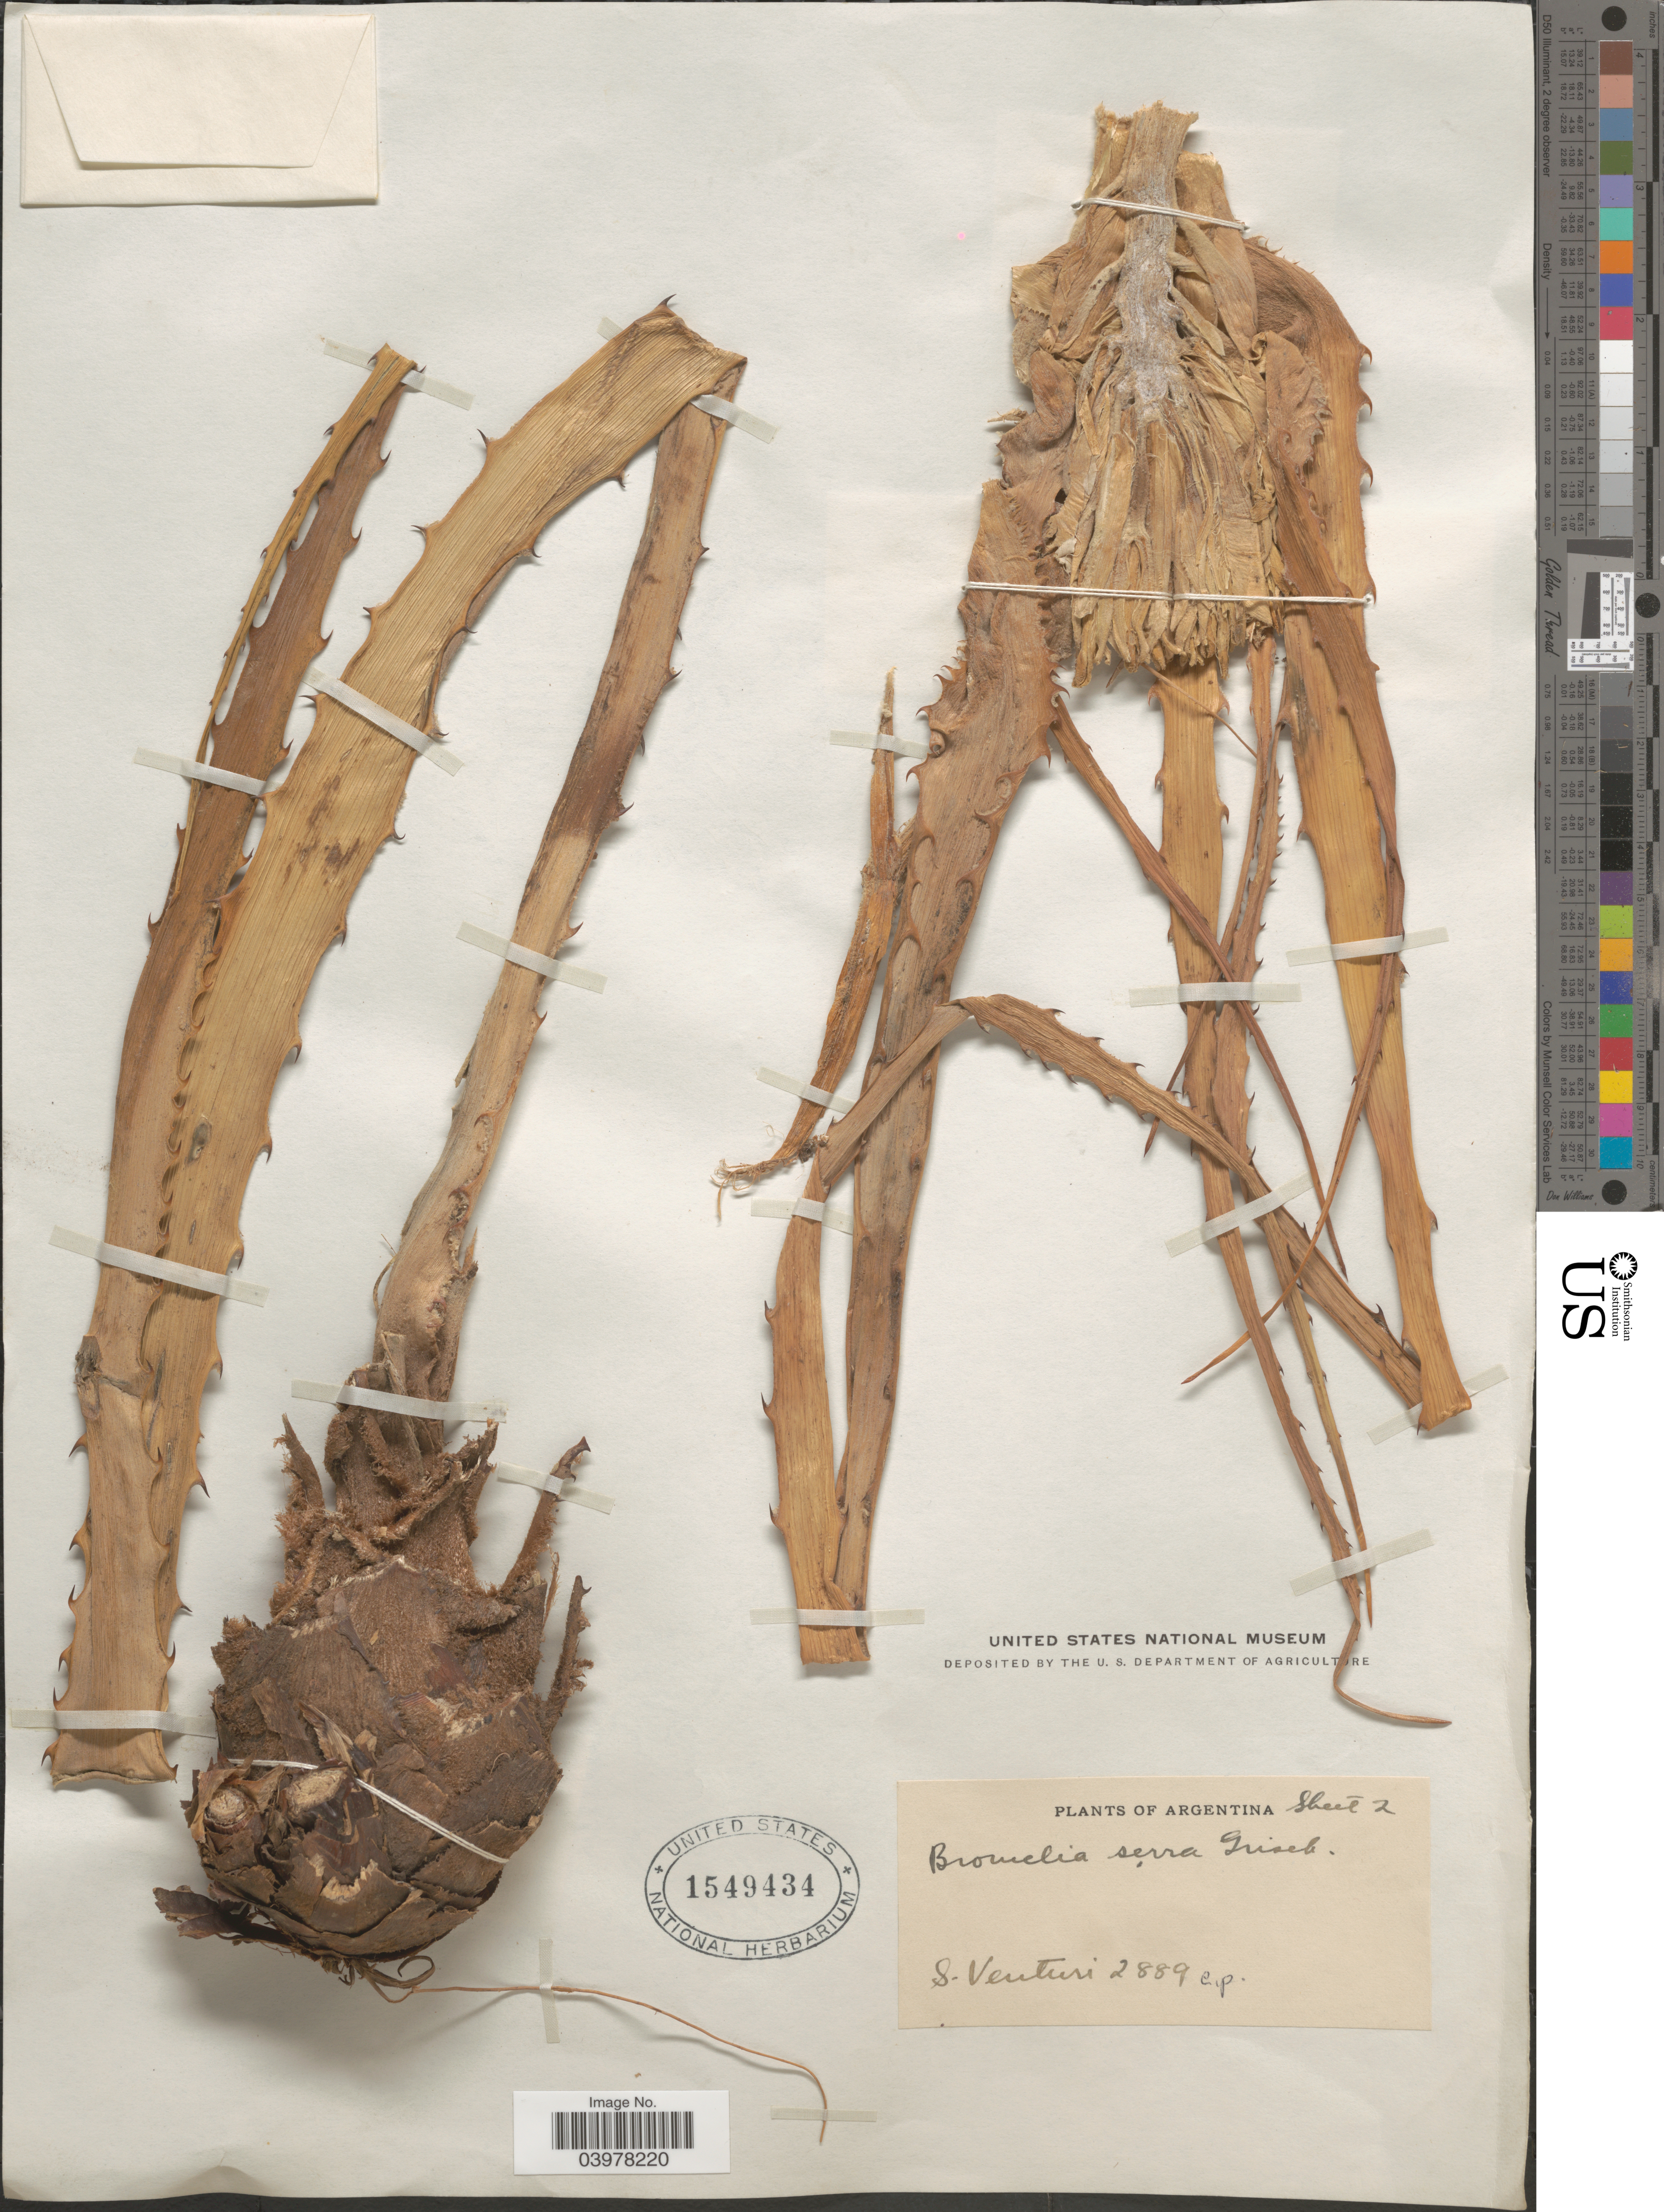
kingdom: Plantae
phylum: Tracheophyta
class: Liliopsida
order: Poales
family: Bromeliaceae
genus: Bromelia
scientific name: Bromelia serra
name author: Griseb.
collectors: S. Venturi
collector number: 2889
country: Argentina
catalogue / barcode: US 1549434